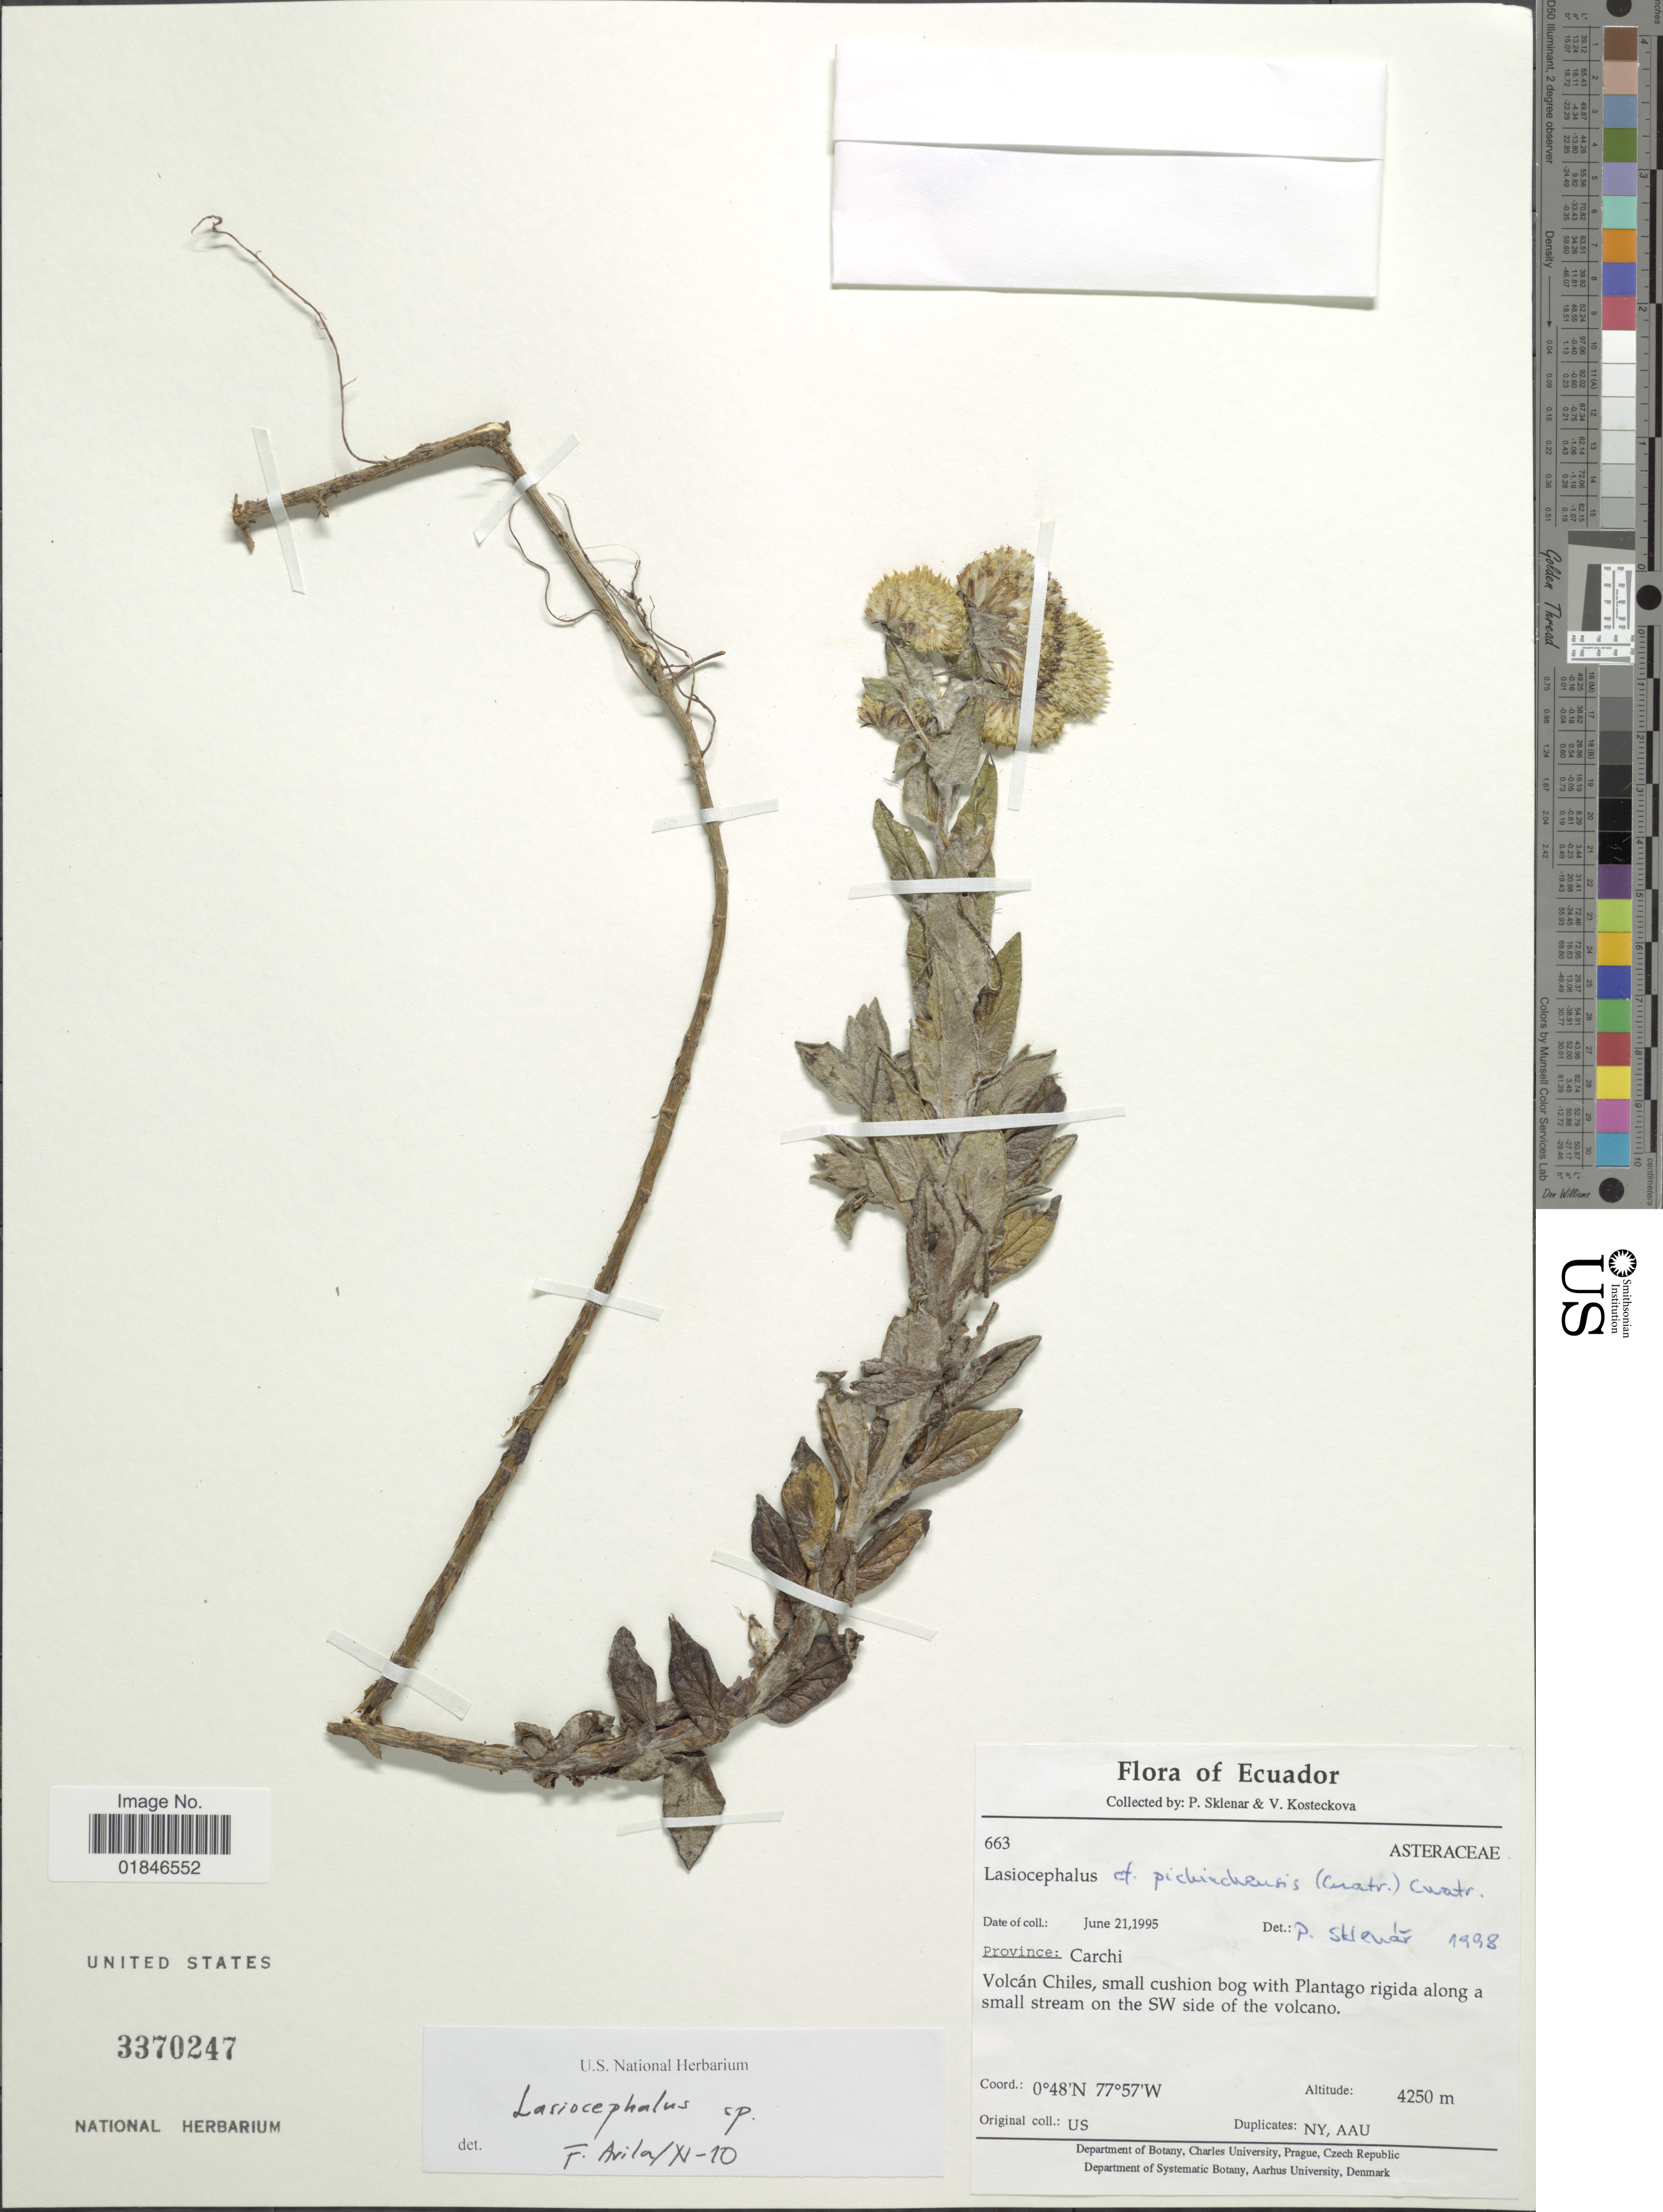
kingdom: Plantae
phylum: Tracheophyta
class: Magnoliopsida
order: Asterales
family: Asteraceae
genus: Senecio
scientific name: Senecio superandinus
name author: Cuatrec.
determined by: Salomon, Luciana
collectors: P. Sklenár & V. Kosteckova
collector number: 663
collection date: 1995-06-21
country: Ecuador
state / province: Carchi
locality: Province: Carchi. Volcan Chiles, small bog with Plantago rigida along a small stream on the SW side of the volcano.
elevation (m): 4250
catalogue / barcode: US 3370247